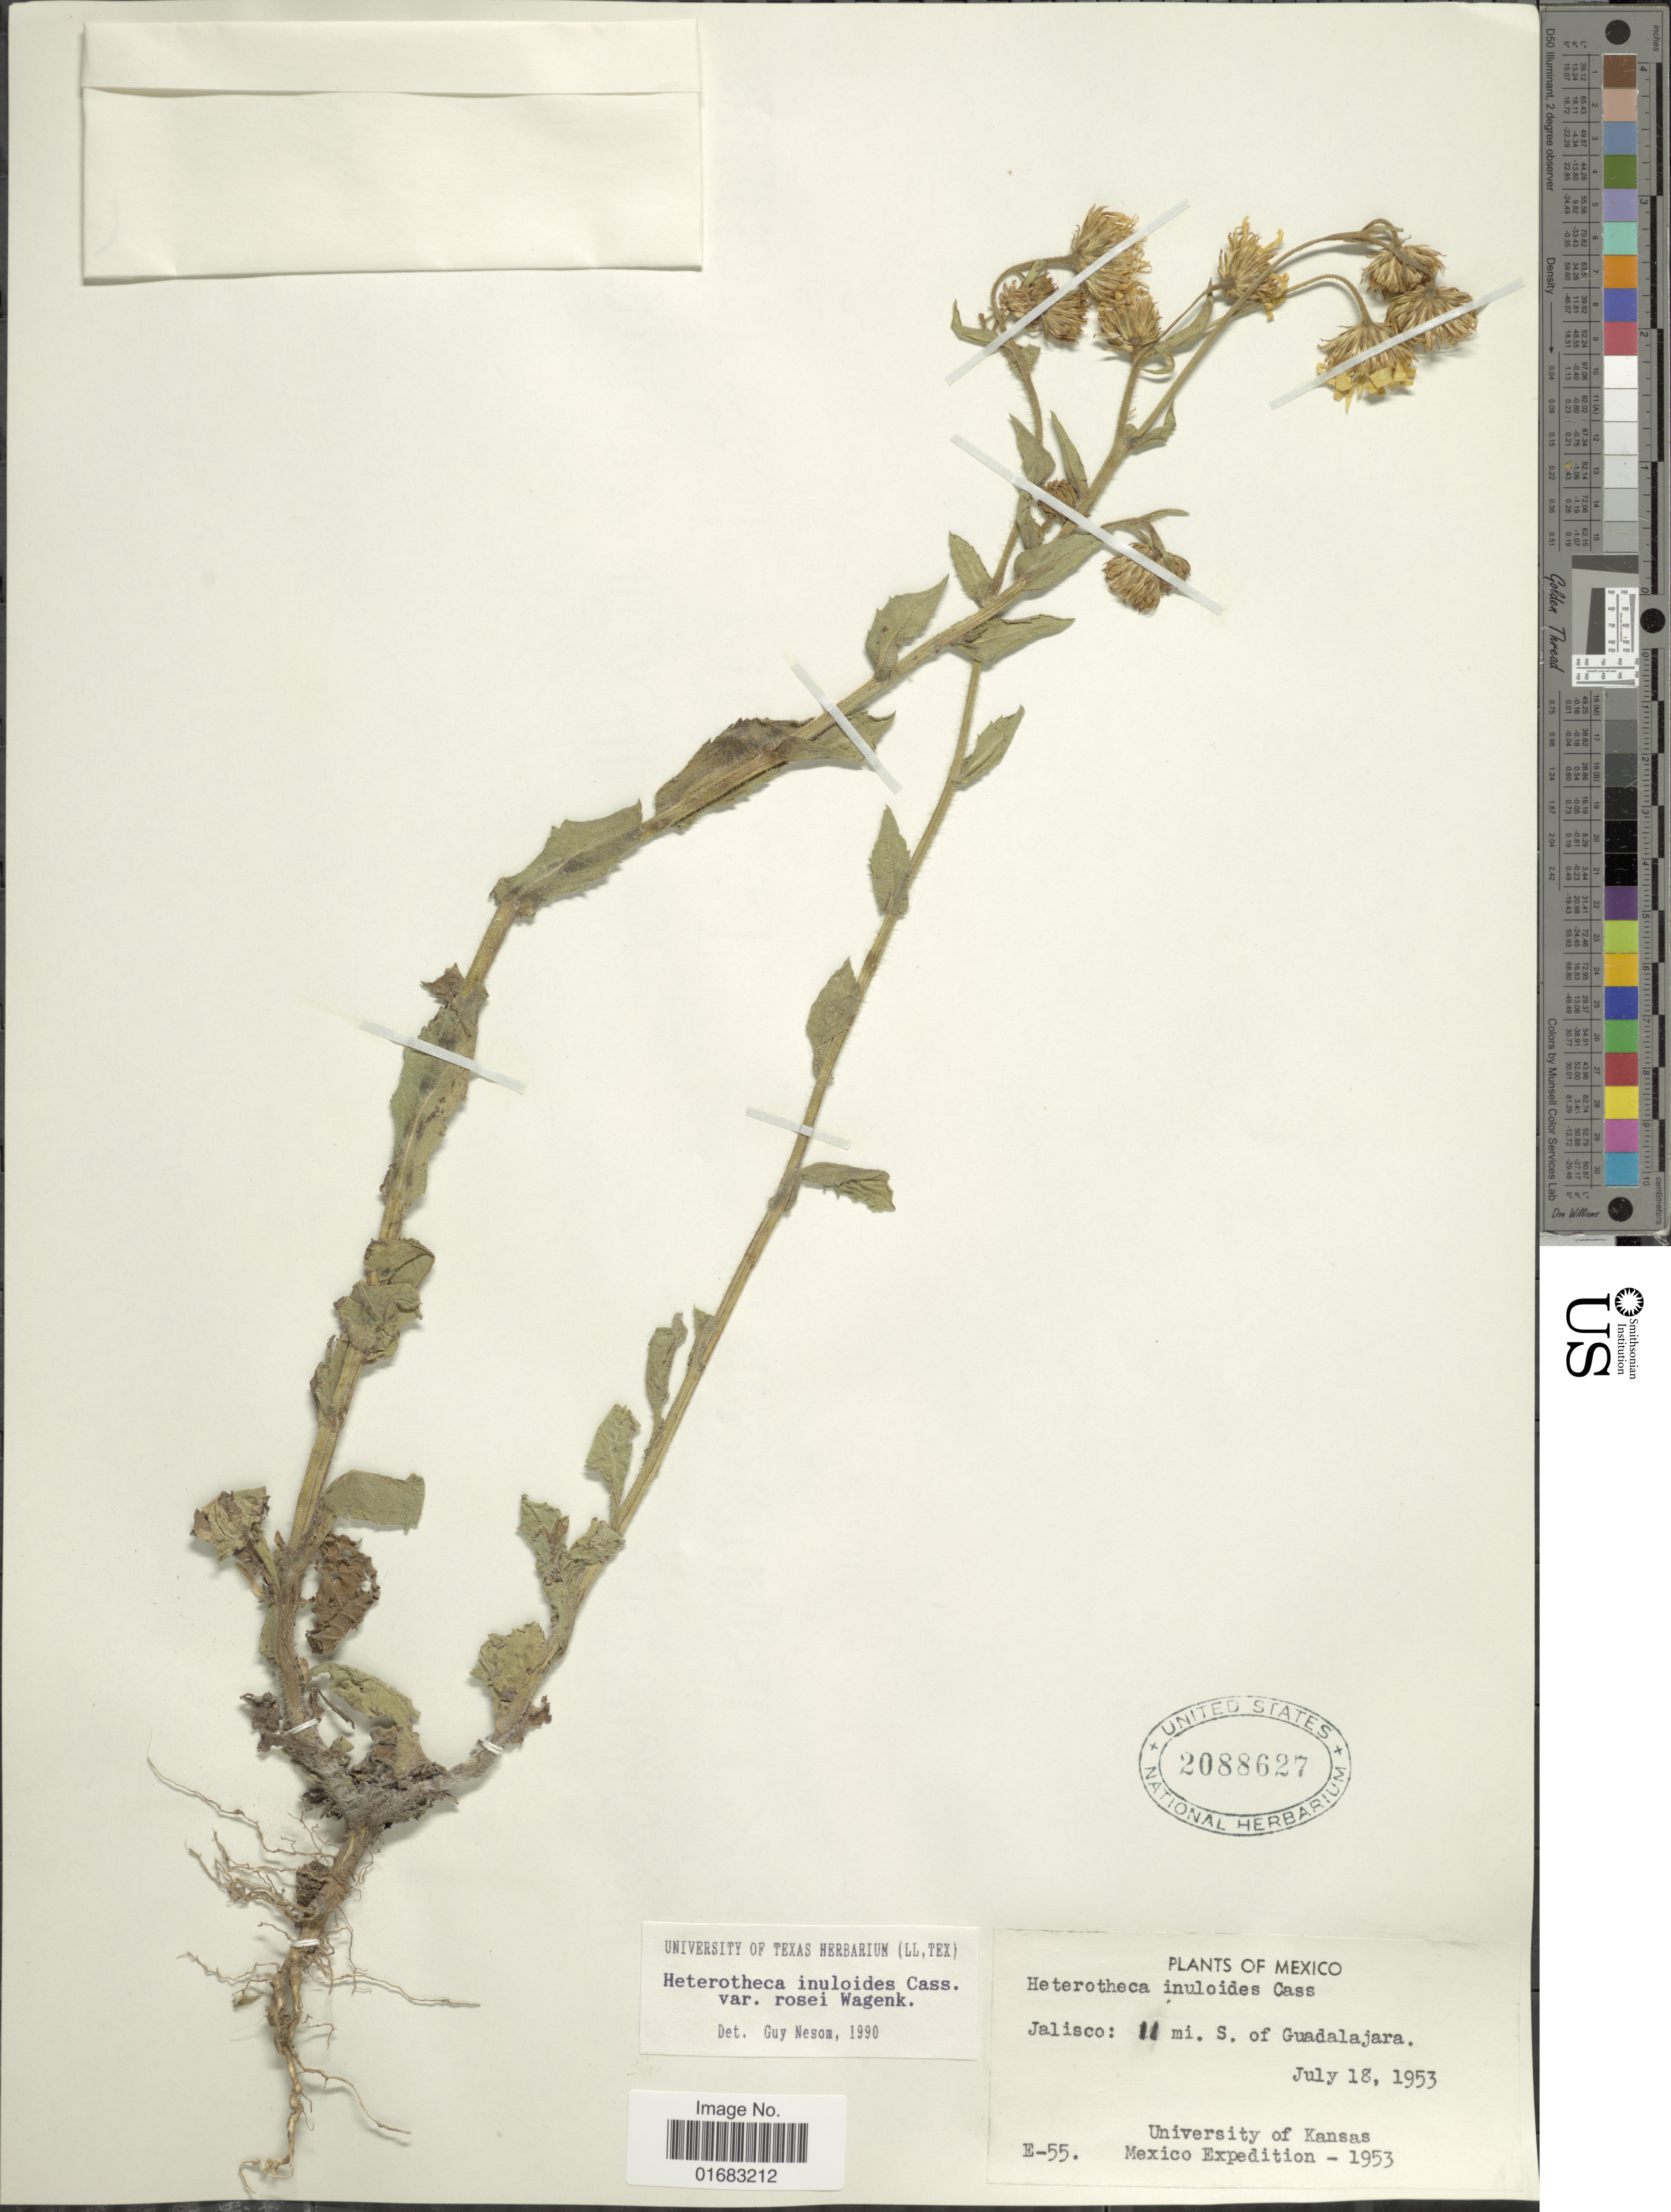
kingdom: Plantae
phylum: Tracheophyta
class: Magnoliopsida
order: Asterales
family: Asteraceae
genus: Heterotheca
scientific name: Heterotheca inuloides var. rosei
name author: B. Wagenkn.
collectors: University of Kansas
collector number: E-55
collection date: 1953-07-18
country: Mexico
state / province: Jalisco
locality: Mexico. Jalisco: 11 mi. S. of Guadalajara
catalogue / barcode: US 2088627